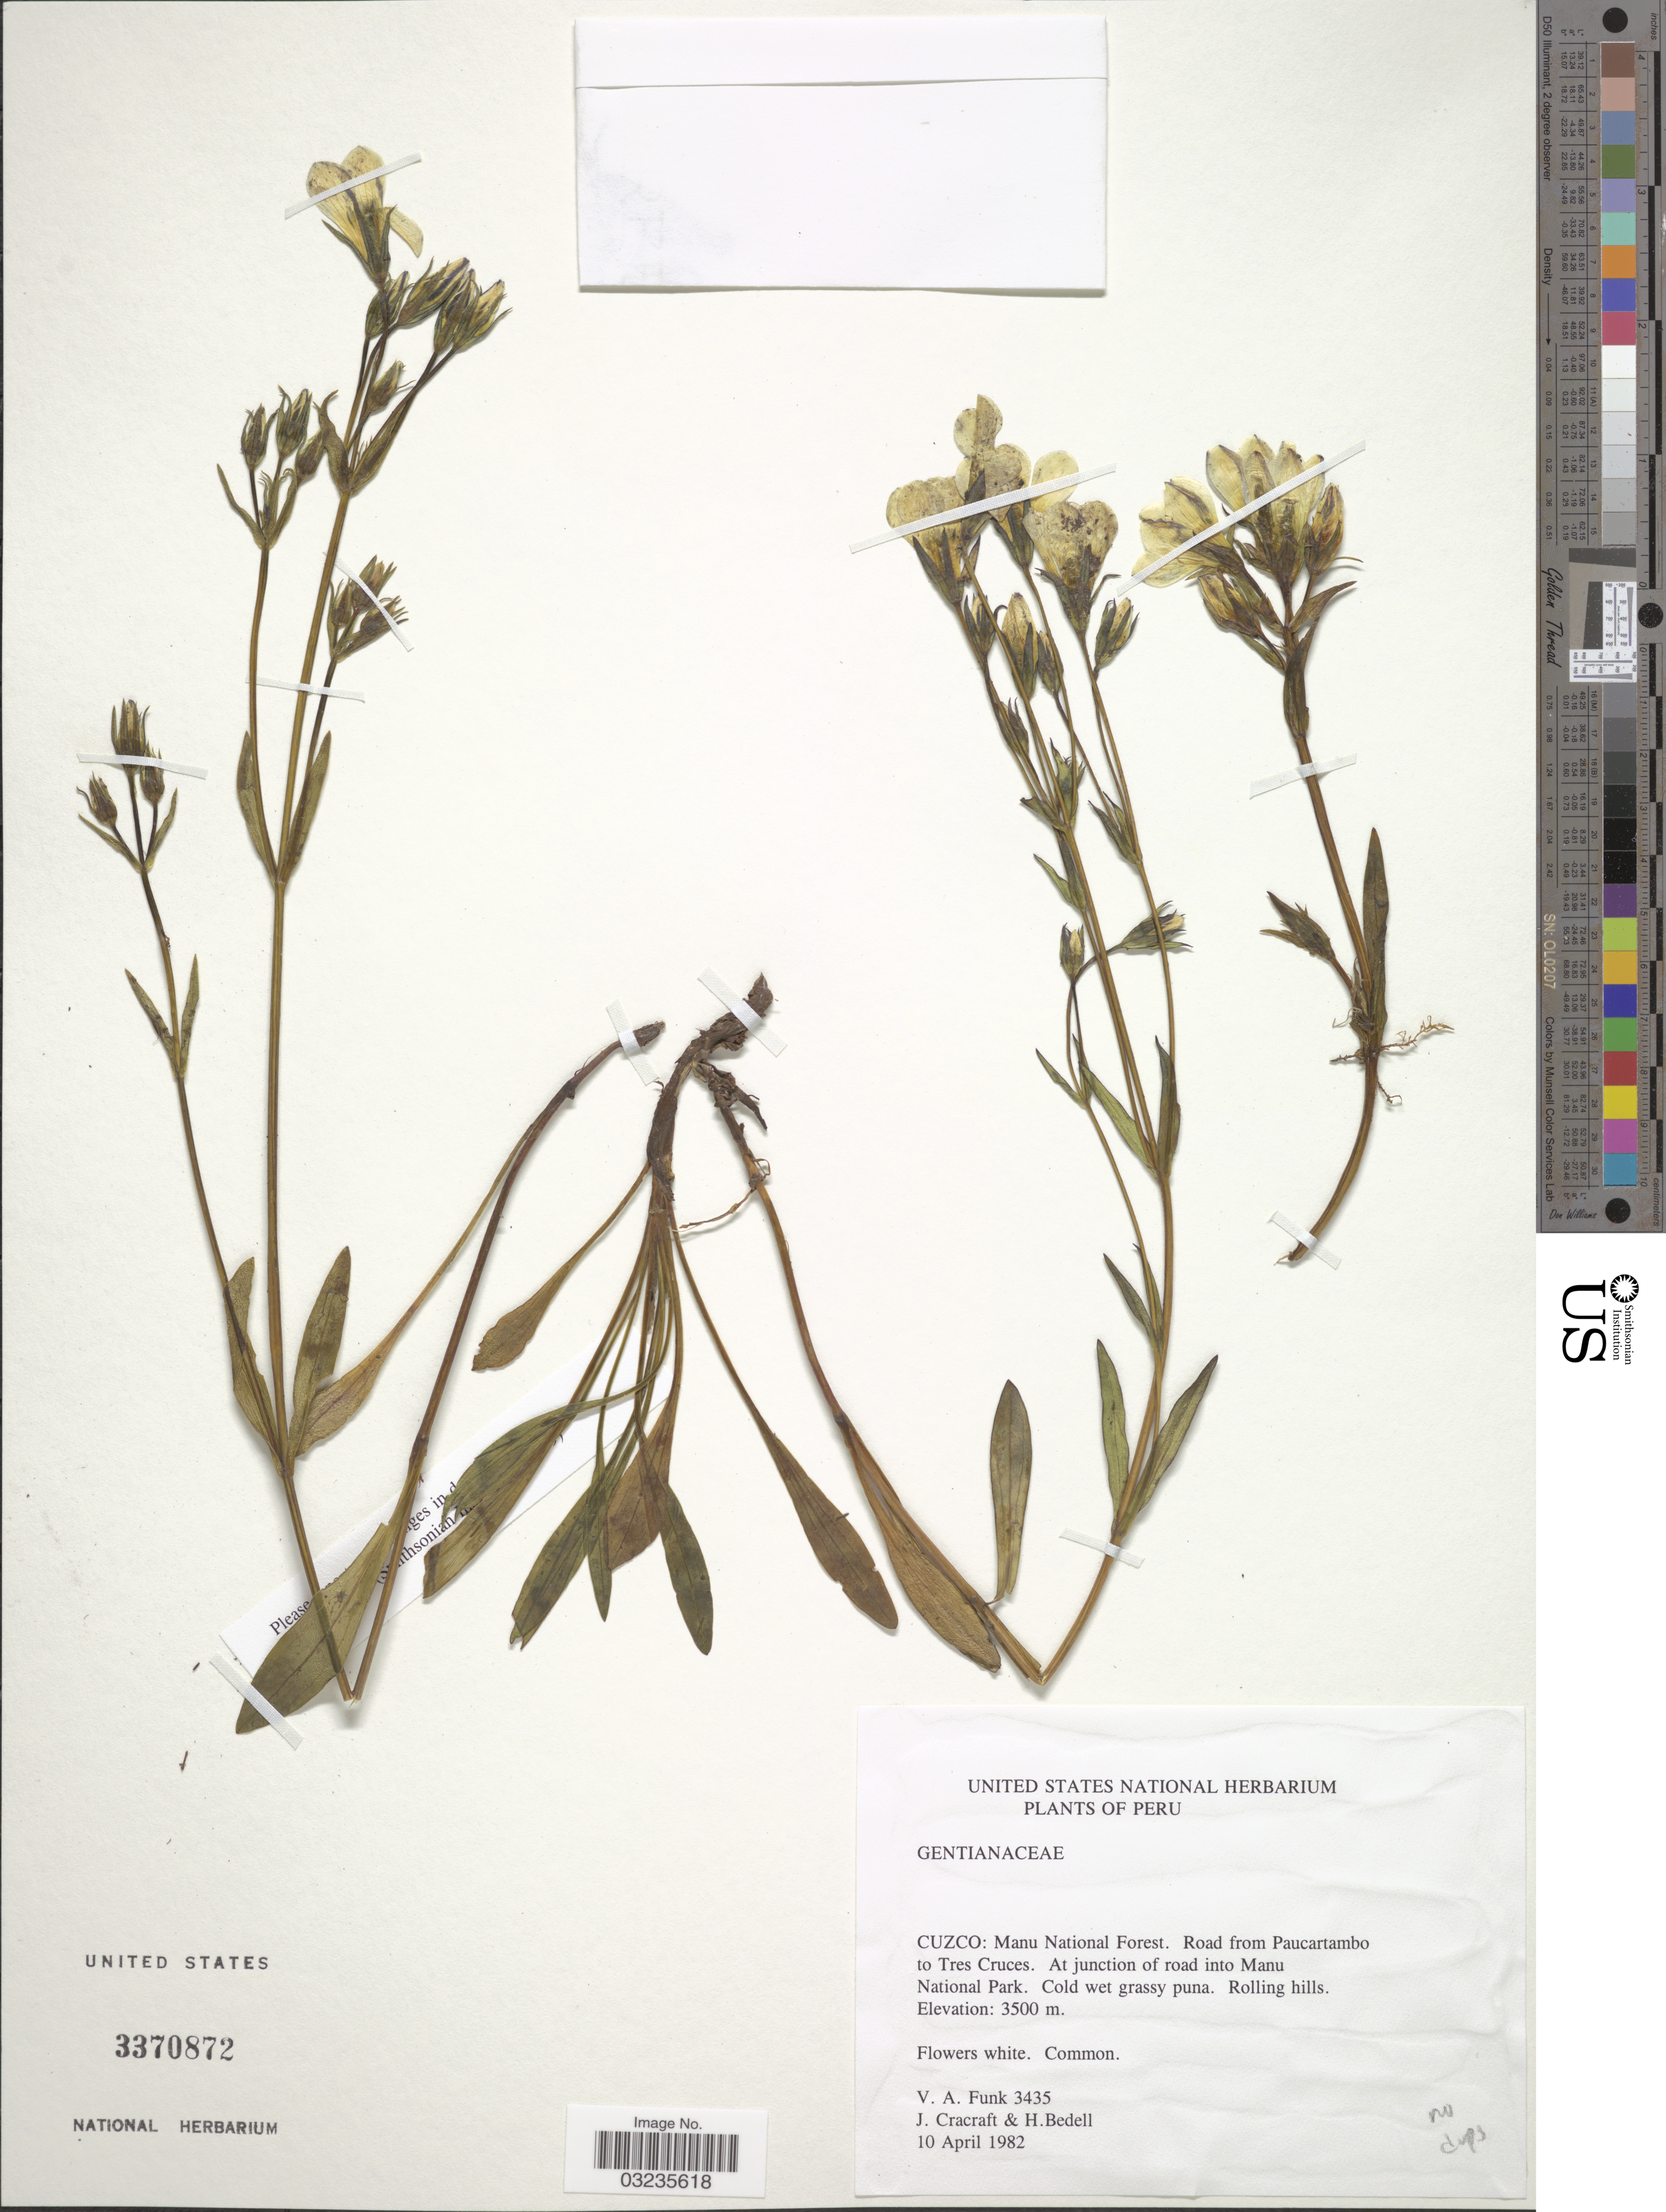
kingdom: Plantae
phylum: Tracheophyta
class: Magnoliopsida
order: Gentianales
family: Gentianaceae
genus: Gentiana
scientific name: Gentiana sp.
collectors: V. Funk, J. L. Cracraft & H. Bedell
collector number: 3435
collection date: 1982-04-10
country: Peru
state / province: Cusco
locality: Cuzco: Manu National Forest. Road from Paucartambo to Tres Cruces. At junction of road into Manu National Park.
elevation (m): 3500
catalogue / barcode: US 3370872